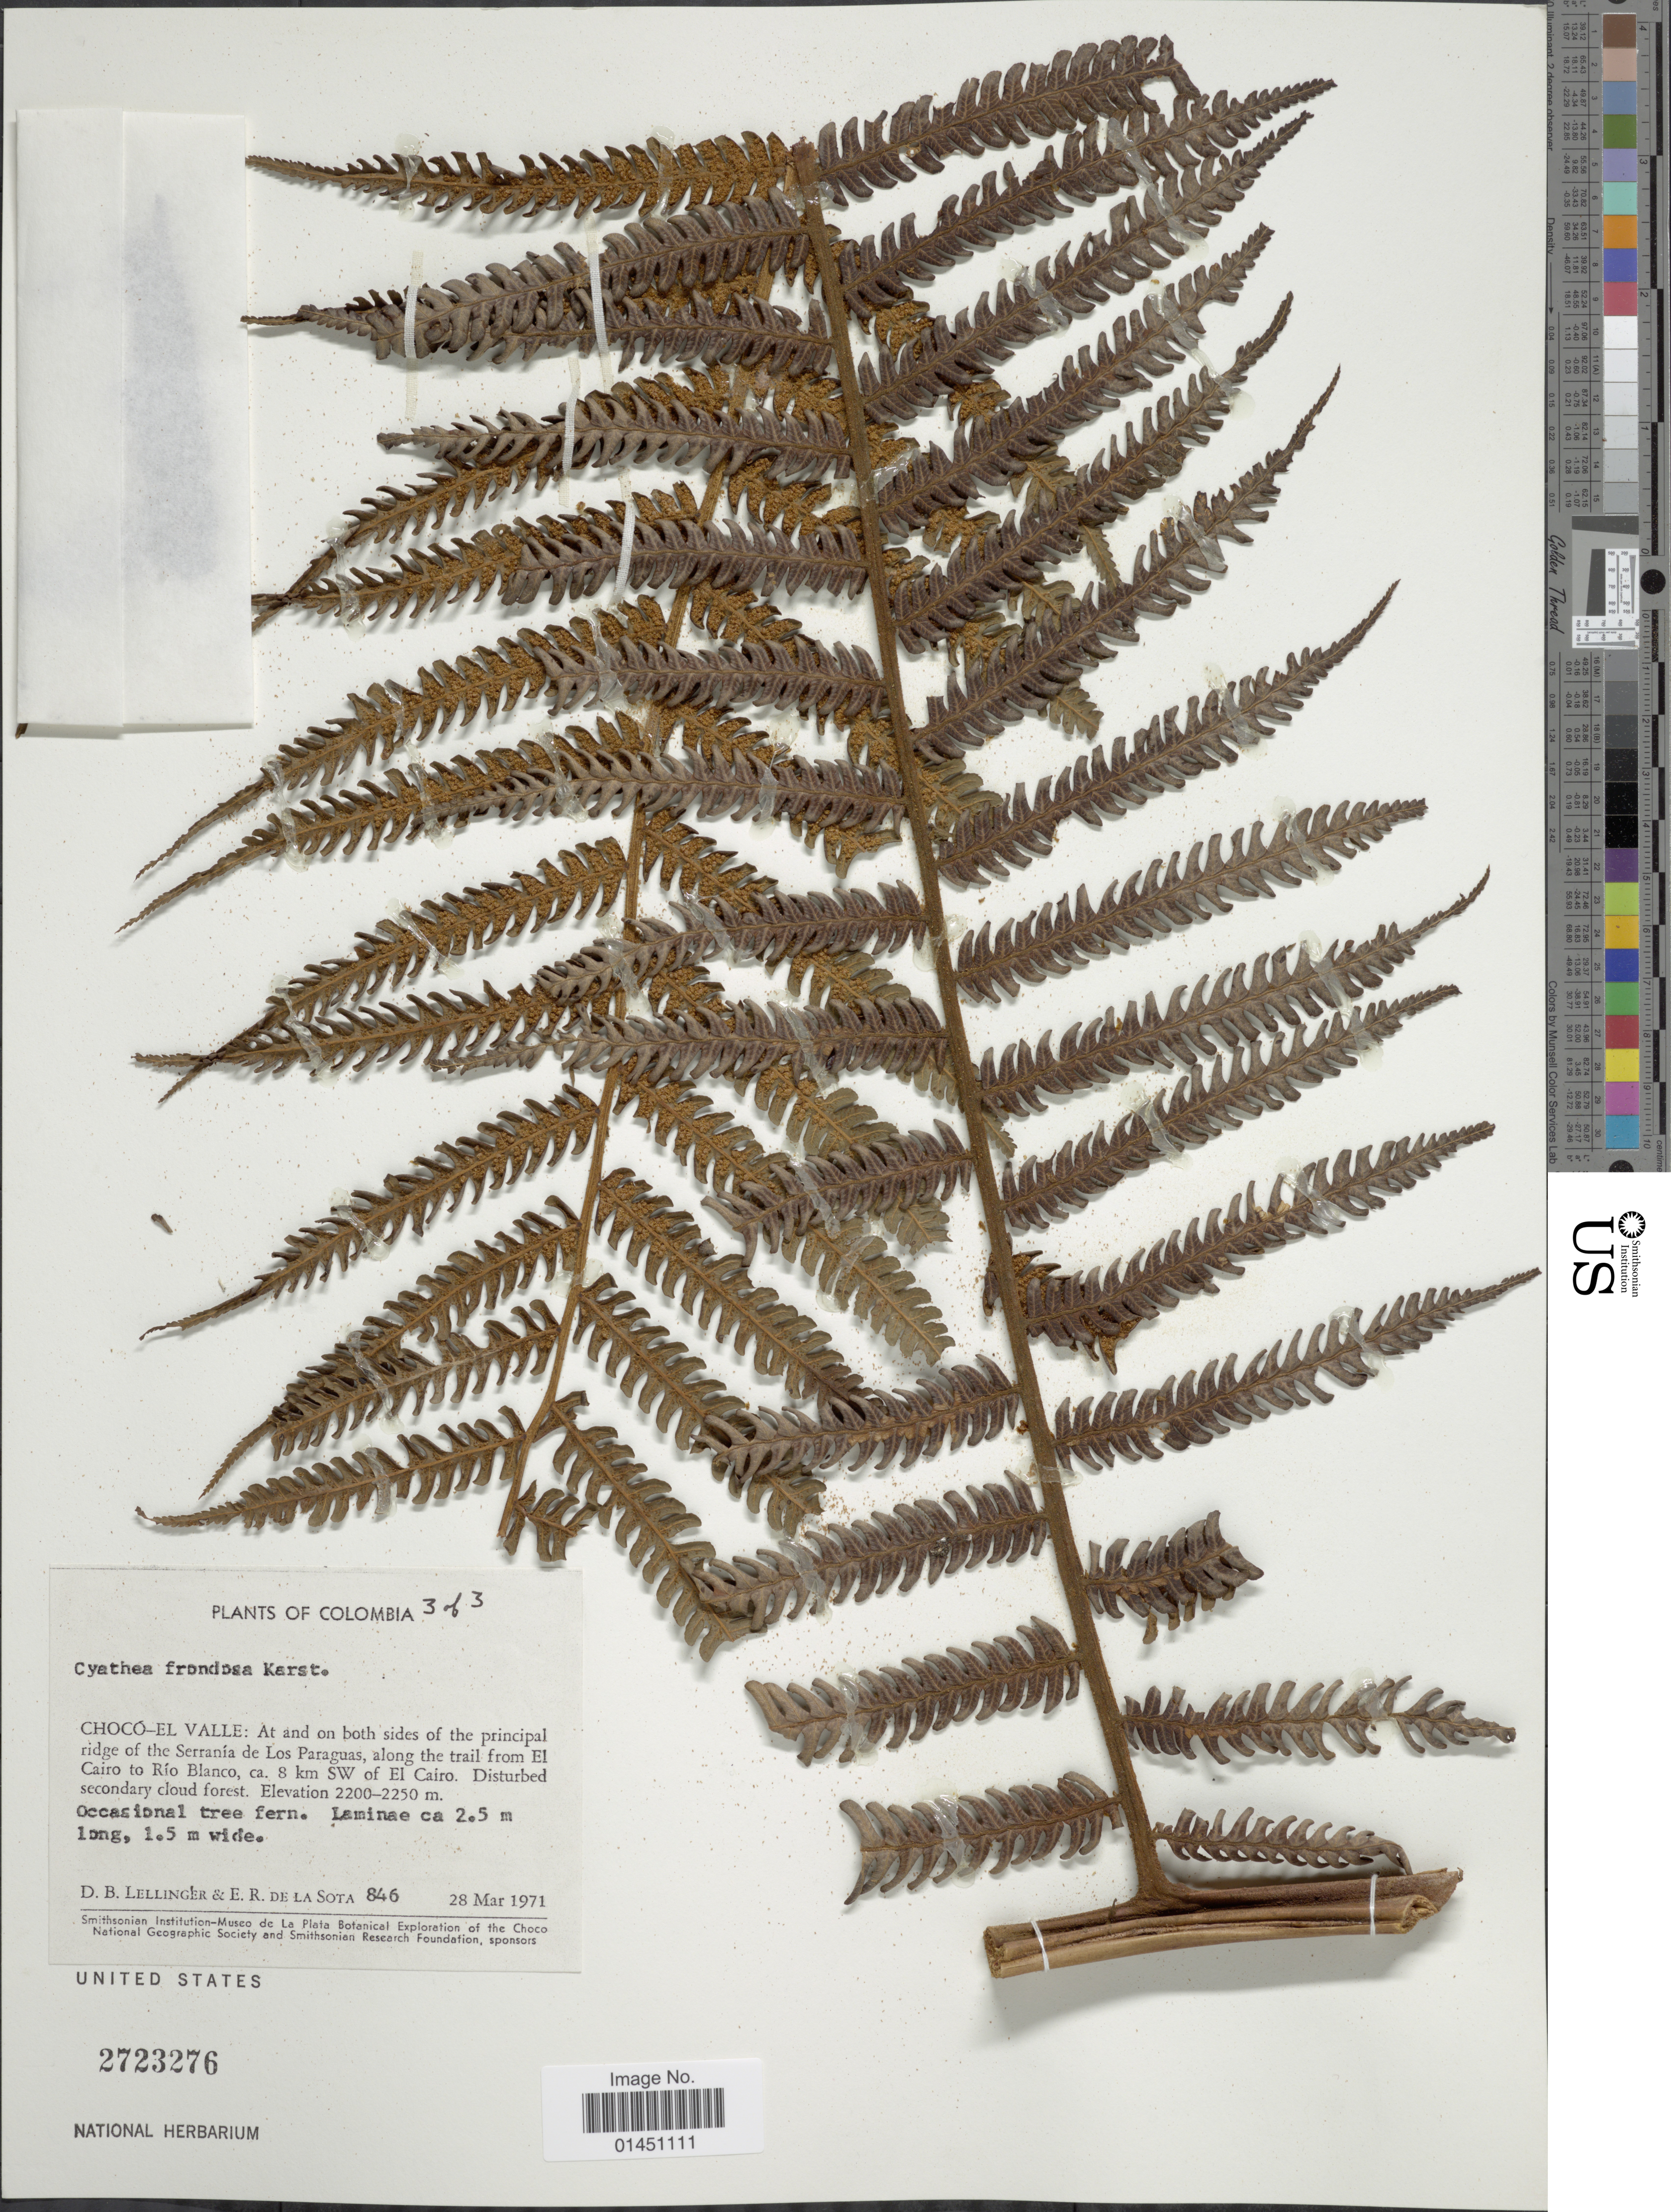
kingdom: Plantae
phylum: Tracheophyta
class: Polypodiopsida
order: Cyatheales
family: Cyatheaceae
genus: Cyathea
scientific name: Cyathea caracasana var. boliviensis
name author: (Rosenst.) R.M. Tryon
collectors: D. B. Lellinger & E. R. de la Sota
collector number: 846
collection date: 1971-03-28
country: Colombia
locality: Choco-El Valle: At and on both sides of the principal ridge of the Serrania de los Paraguas, along the trail from El Cairo to Rio Blanco, ca. 8 km SW of El Cairo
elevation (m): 2200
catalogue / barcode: US 2723276